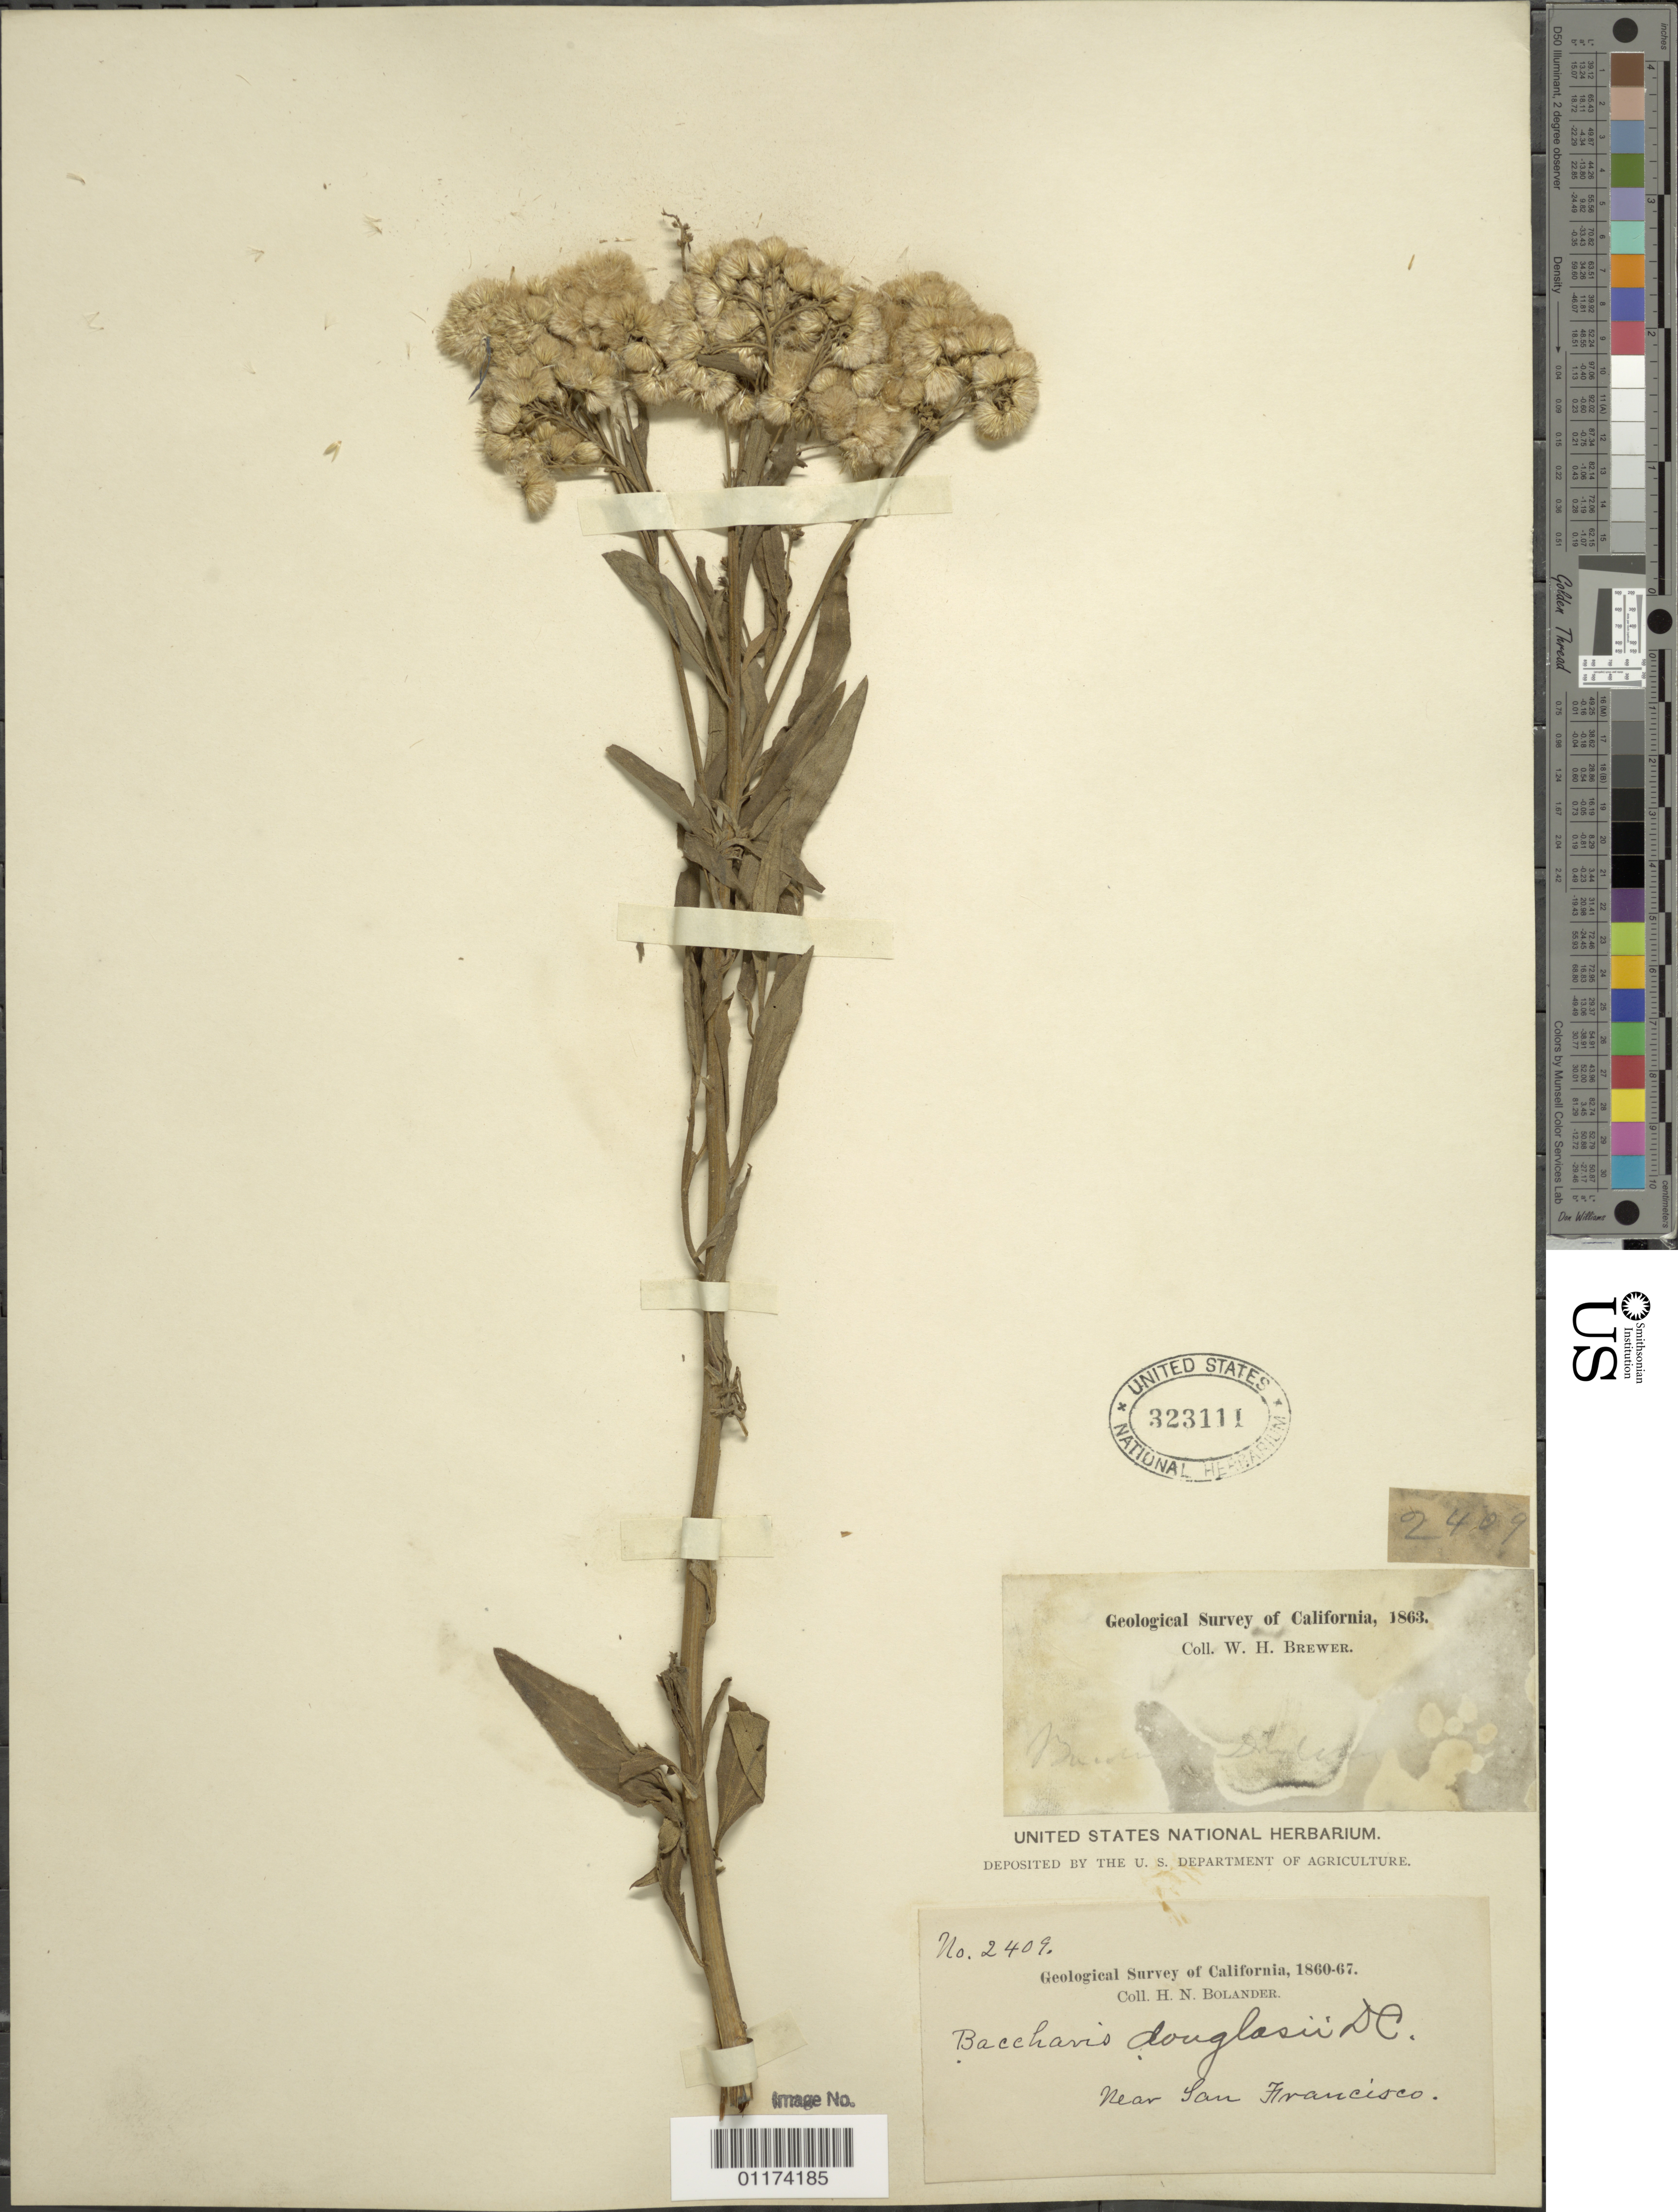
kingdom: Plantae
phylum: Tracheophyta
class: Magnoliopsida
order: Asterales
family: Asteraceae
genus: Baccharis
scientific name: Baccharis douglasii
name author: DC.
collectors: H. Bolander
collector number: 2409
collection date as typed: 1860 to -- --- 1867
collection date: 1860/1867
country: United States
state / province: California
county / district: San Francisco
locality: Near San Francisco.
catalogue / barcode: US 323111